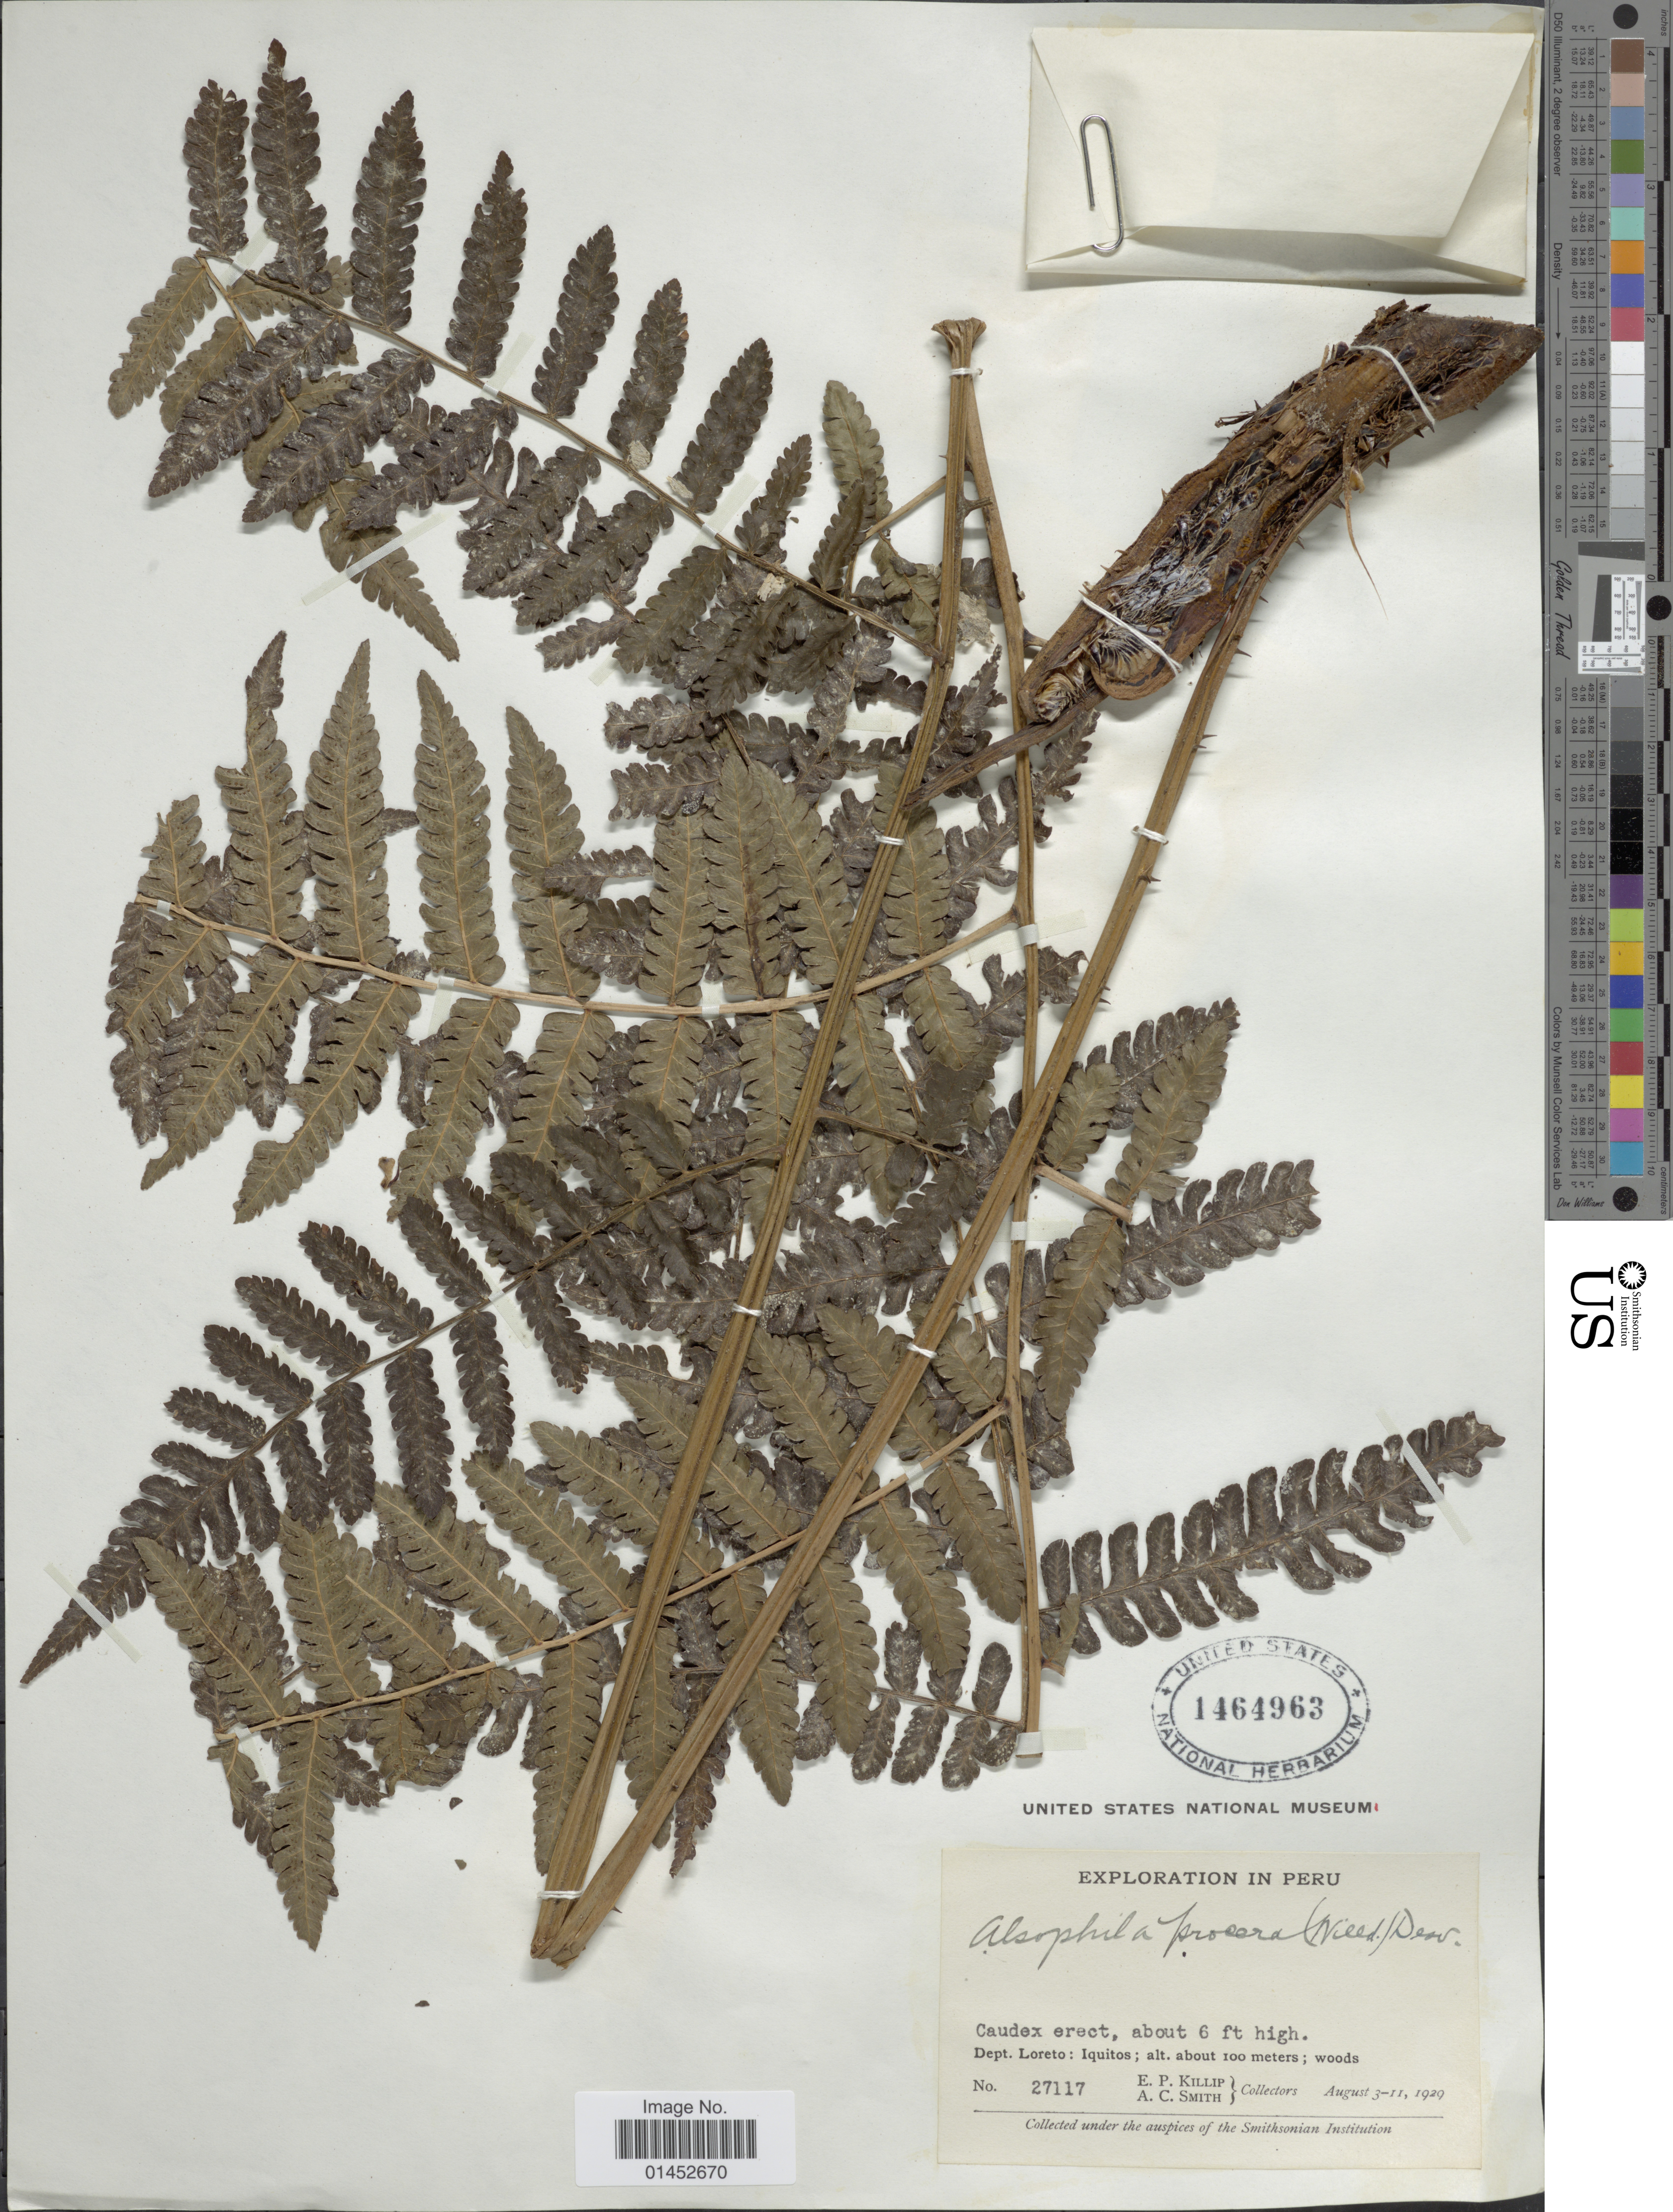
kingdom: Plantae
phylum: Tracheophyta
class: Polypodiopsida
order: Cyatheales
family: Cyatheaceae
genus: Cyathea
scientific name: Cyathea pungens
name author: (Willd.) Domin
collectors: E. P. Killip & A. C. Smith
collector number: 27117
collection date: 1929-08-03/1929-08-11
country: Peru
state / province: Loreto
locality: Dept. Loreto: Iquitos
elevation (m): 100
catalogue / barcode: US 1464963